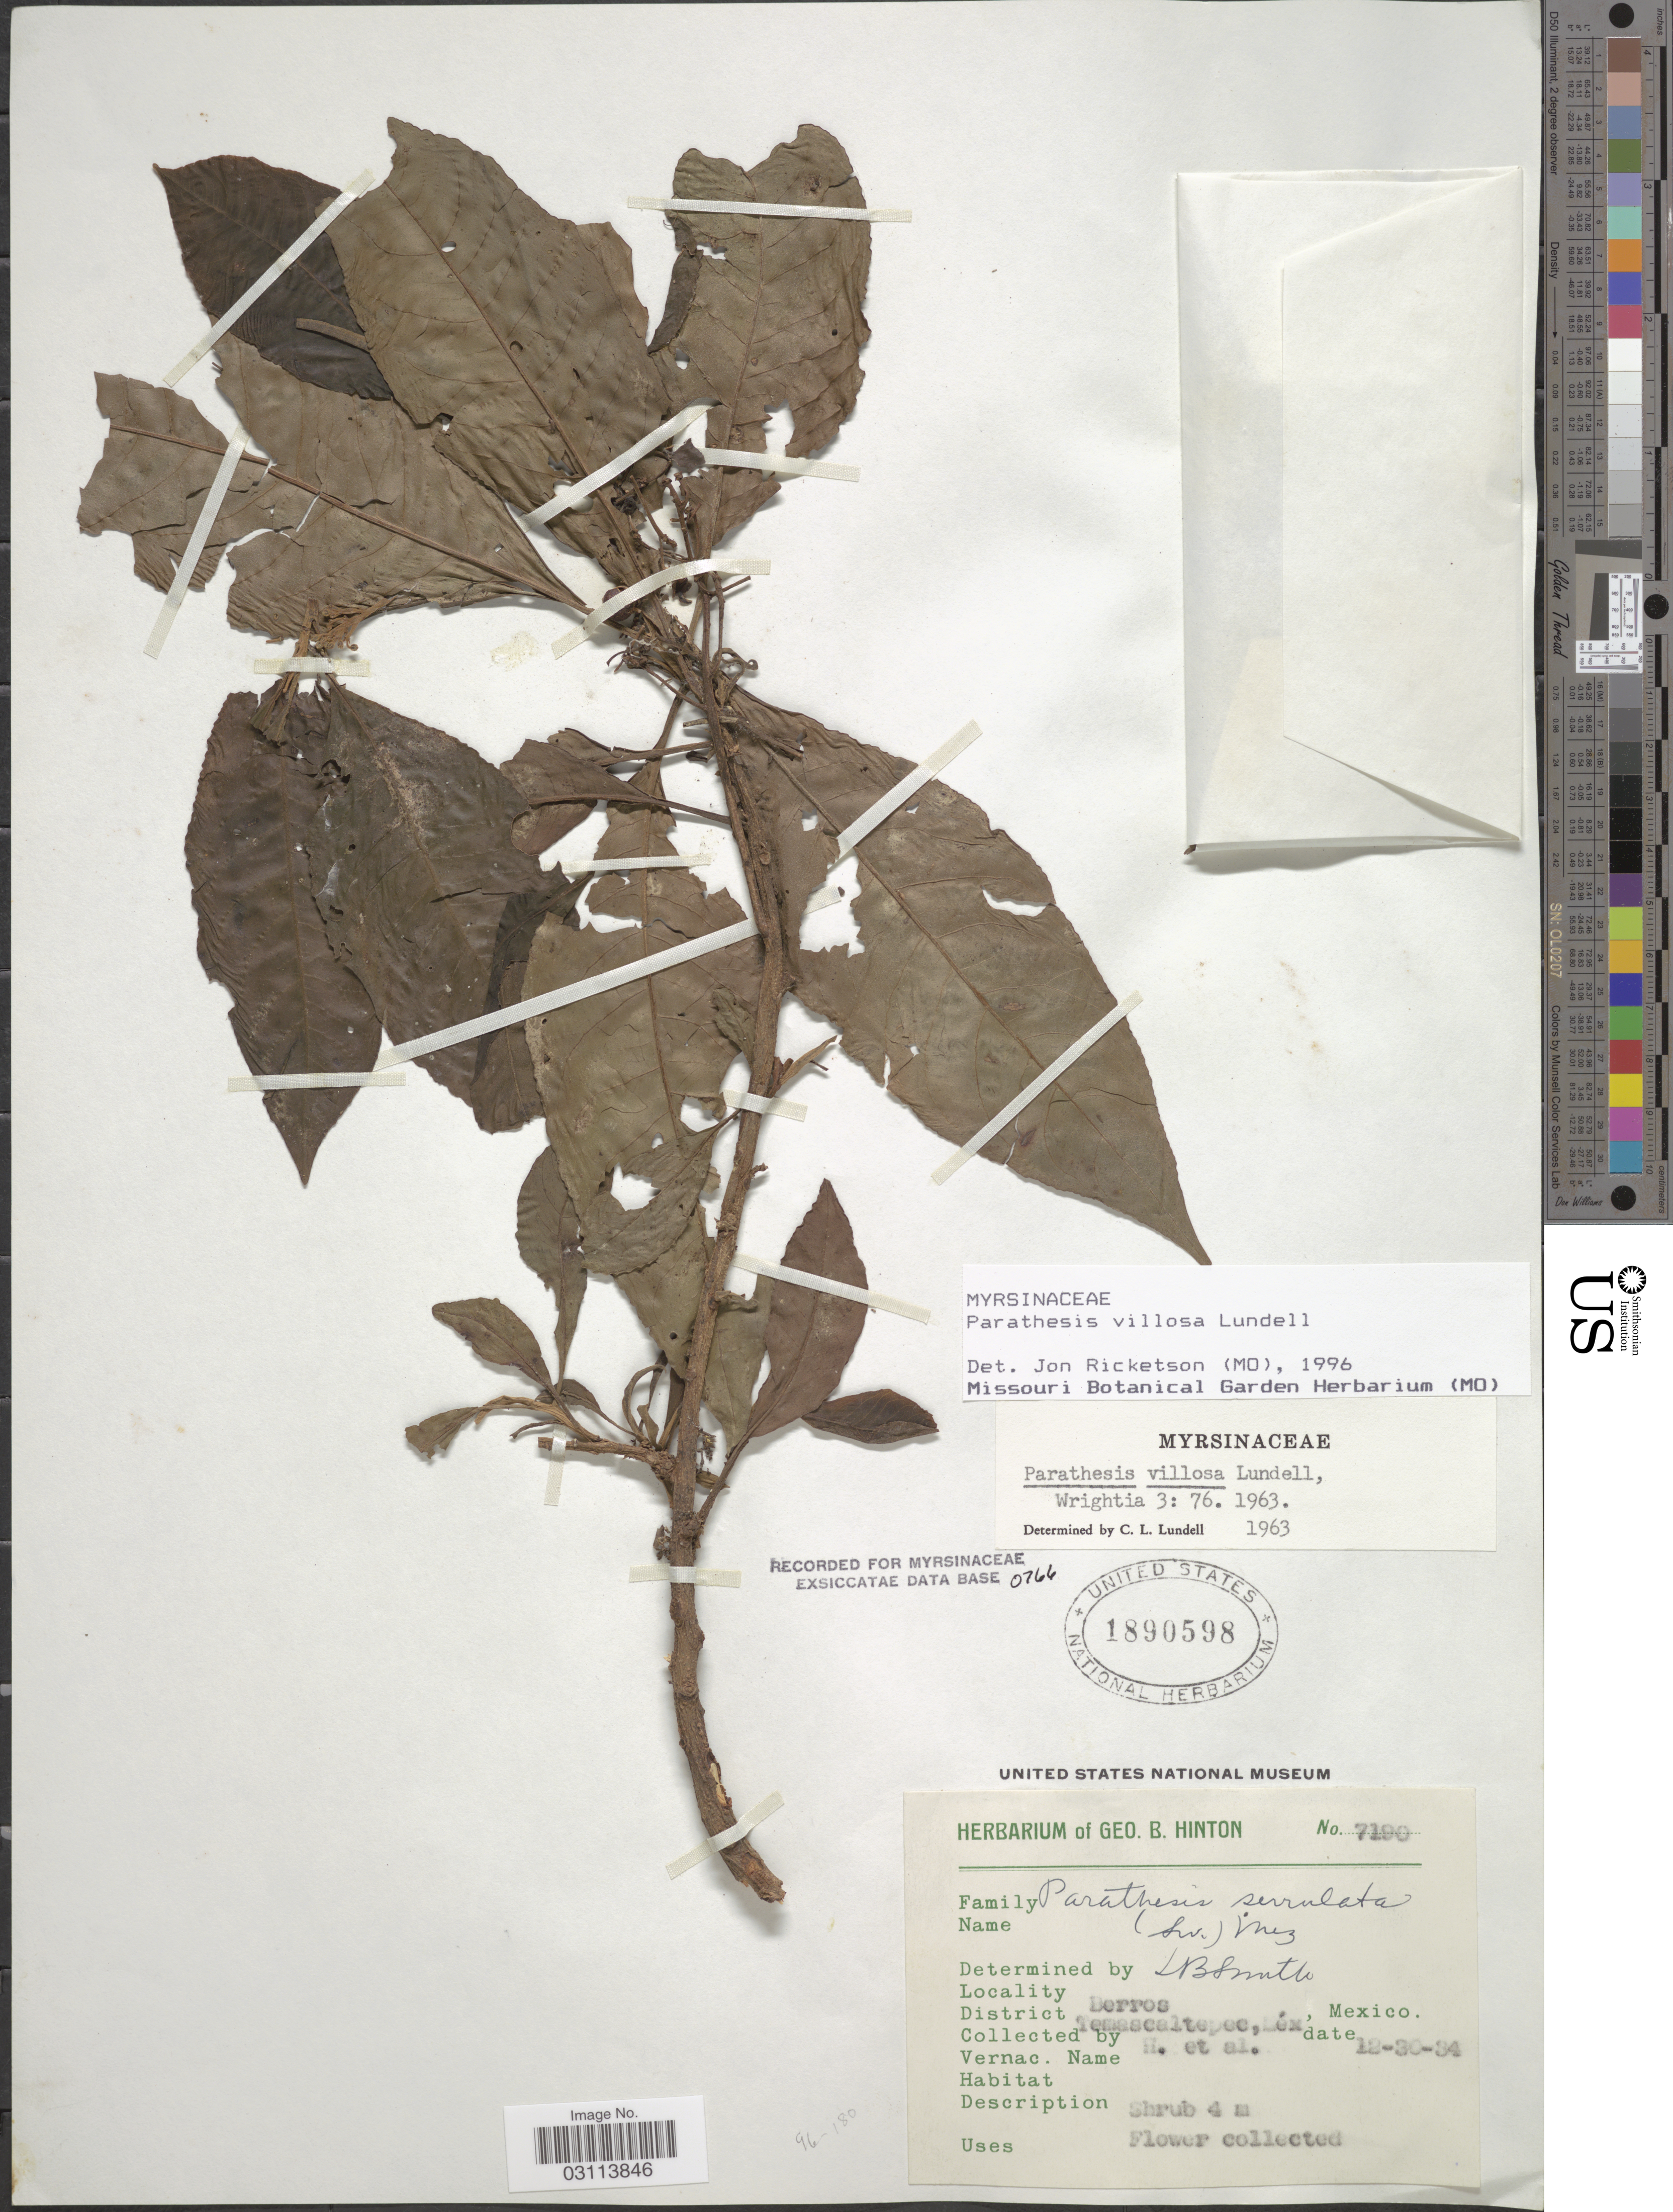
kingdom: Plantae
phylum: Tracheophyta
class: Magnoliopsida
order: Ericales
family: Primulaceae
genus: Parathesis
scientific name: Parathesis villosa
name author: Lundell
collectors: G. B. Hinton & et al.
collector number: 7190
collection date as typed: Transcribed d/m/y: 30/12/34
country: Mexico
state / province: México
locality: Berros, District Temascaltepec.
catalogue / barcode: US 1890598